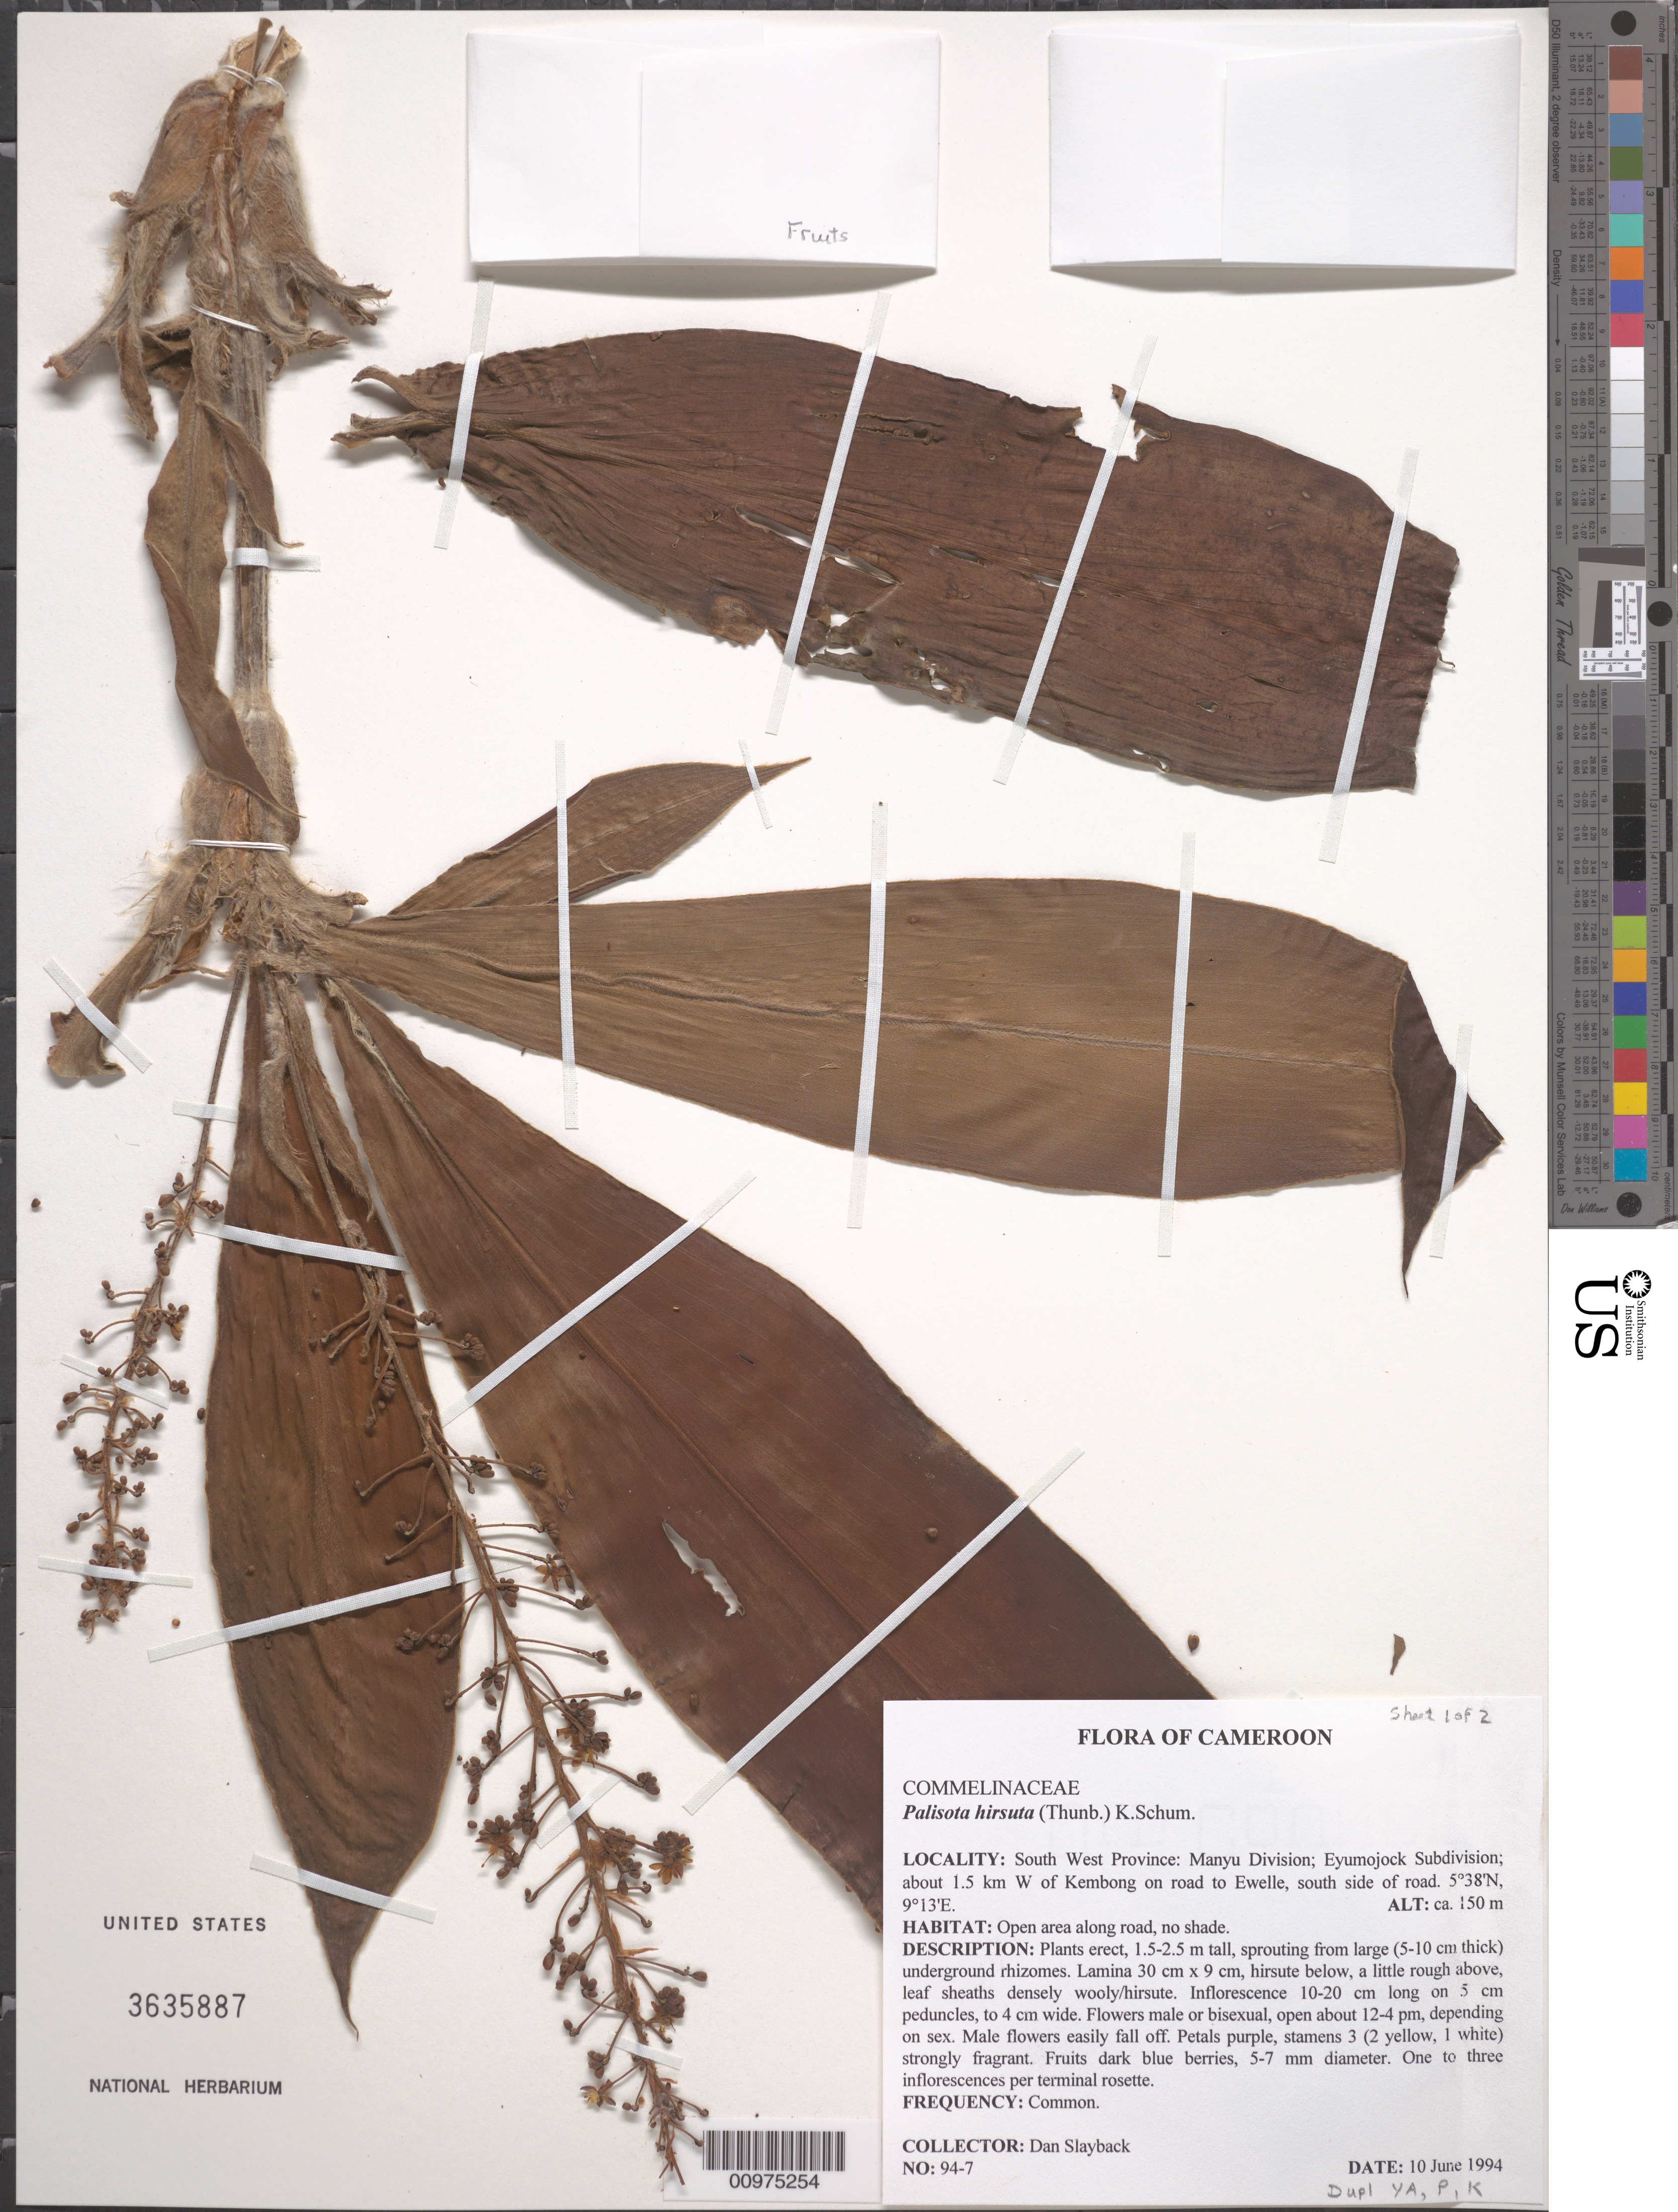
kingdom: Plantae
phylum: Tracheophyta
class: Liliopsida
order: Commelinales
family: Commelinaceae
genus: Palisota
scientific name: Palisota hirsuta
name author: (Thunb.) K. Schum.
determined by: Faden, Robert B., (US), Smithsonian Institution - National Museum of Natural History (UNITED STATES)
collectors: D. Slayback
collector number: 94-7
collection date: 1994-06-10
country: Cameroon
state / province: Sud-Ouest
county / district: Manyu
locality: about 1.5 km W of Kembong on road to Ewelle, south side of road.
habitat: Open area along road, no shade.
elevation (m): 150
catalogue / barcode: US 3635887